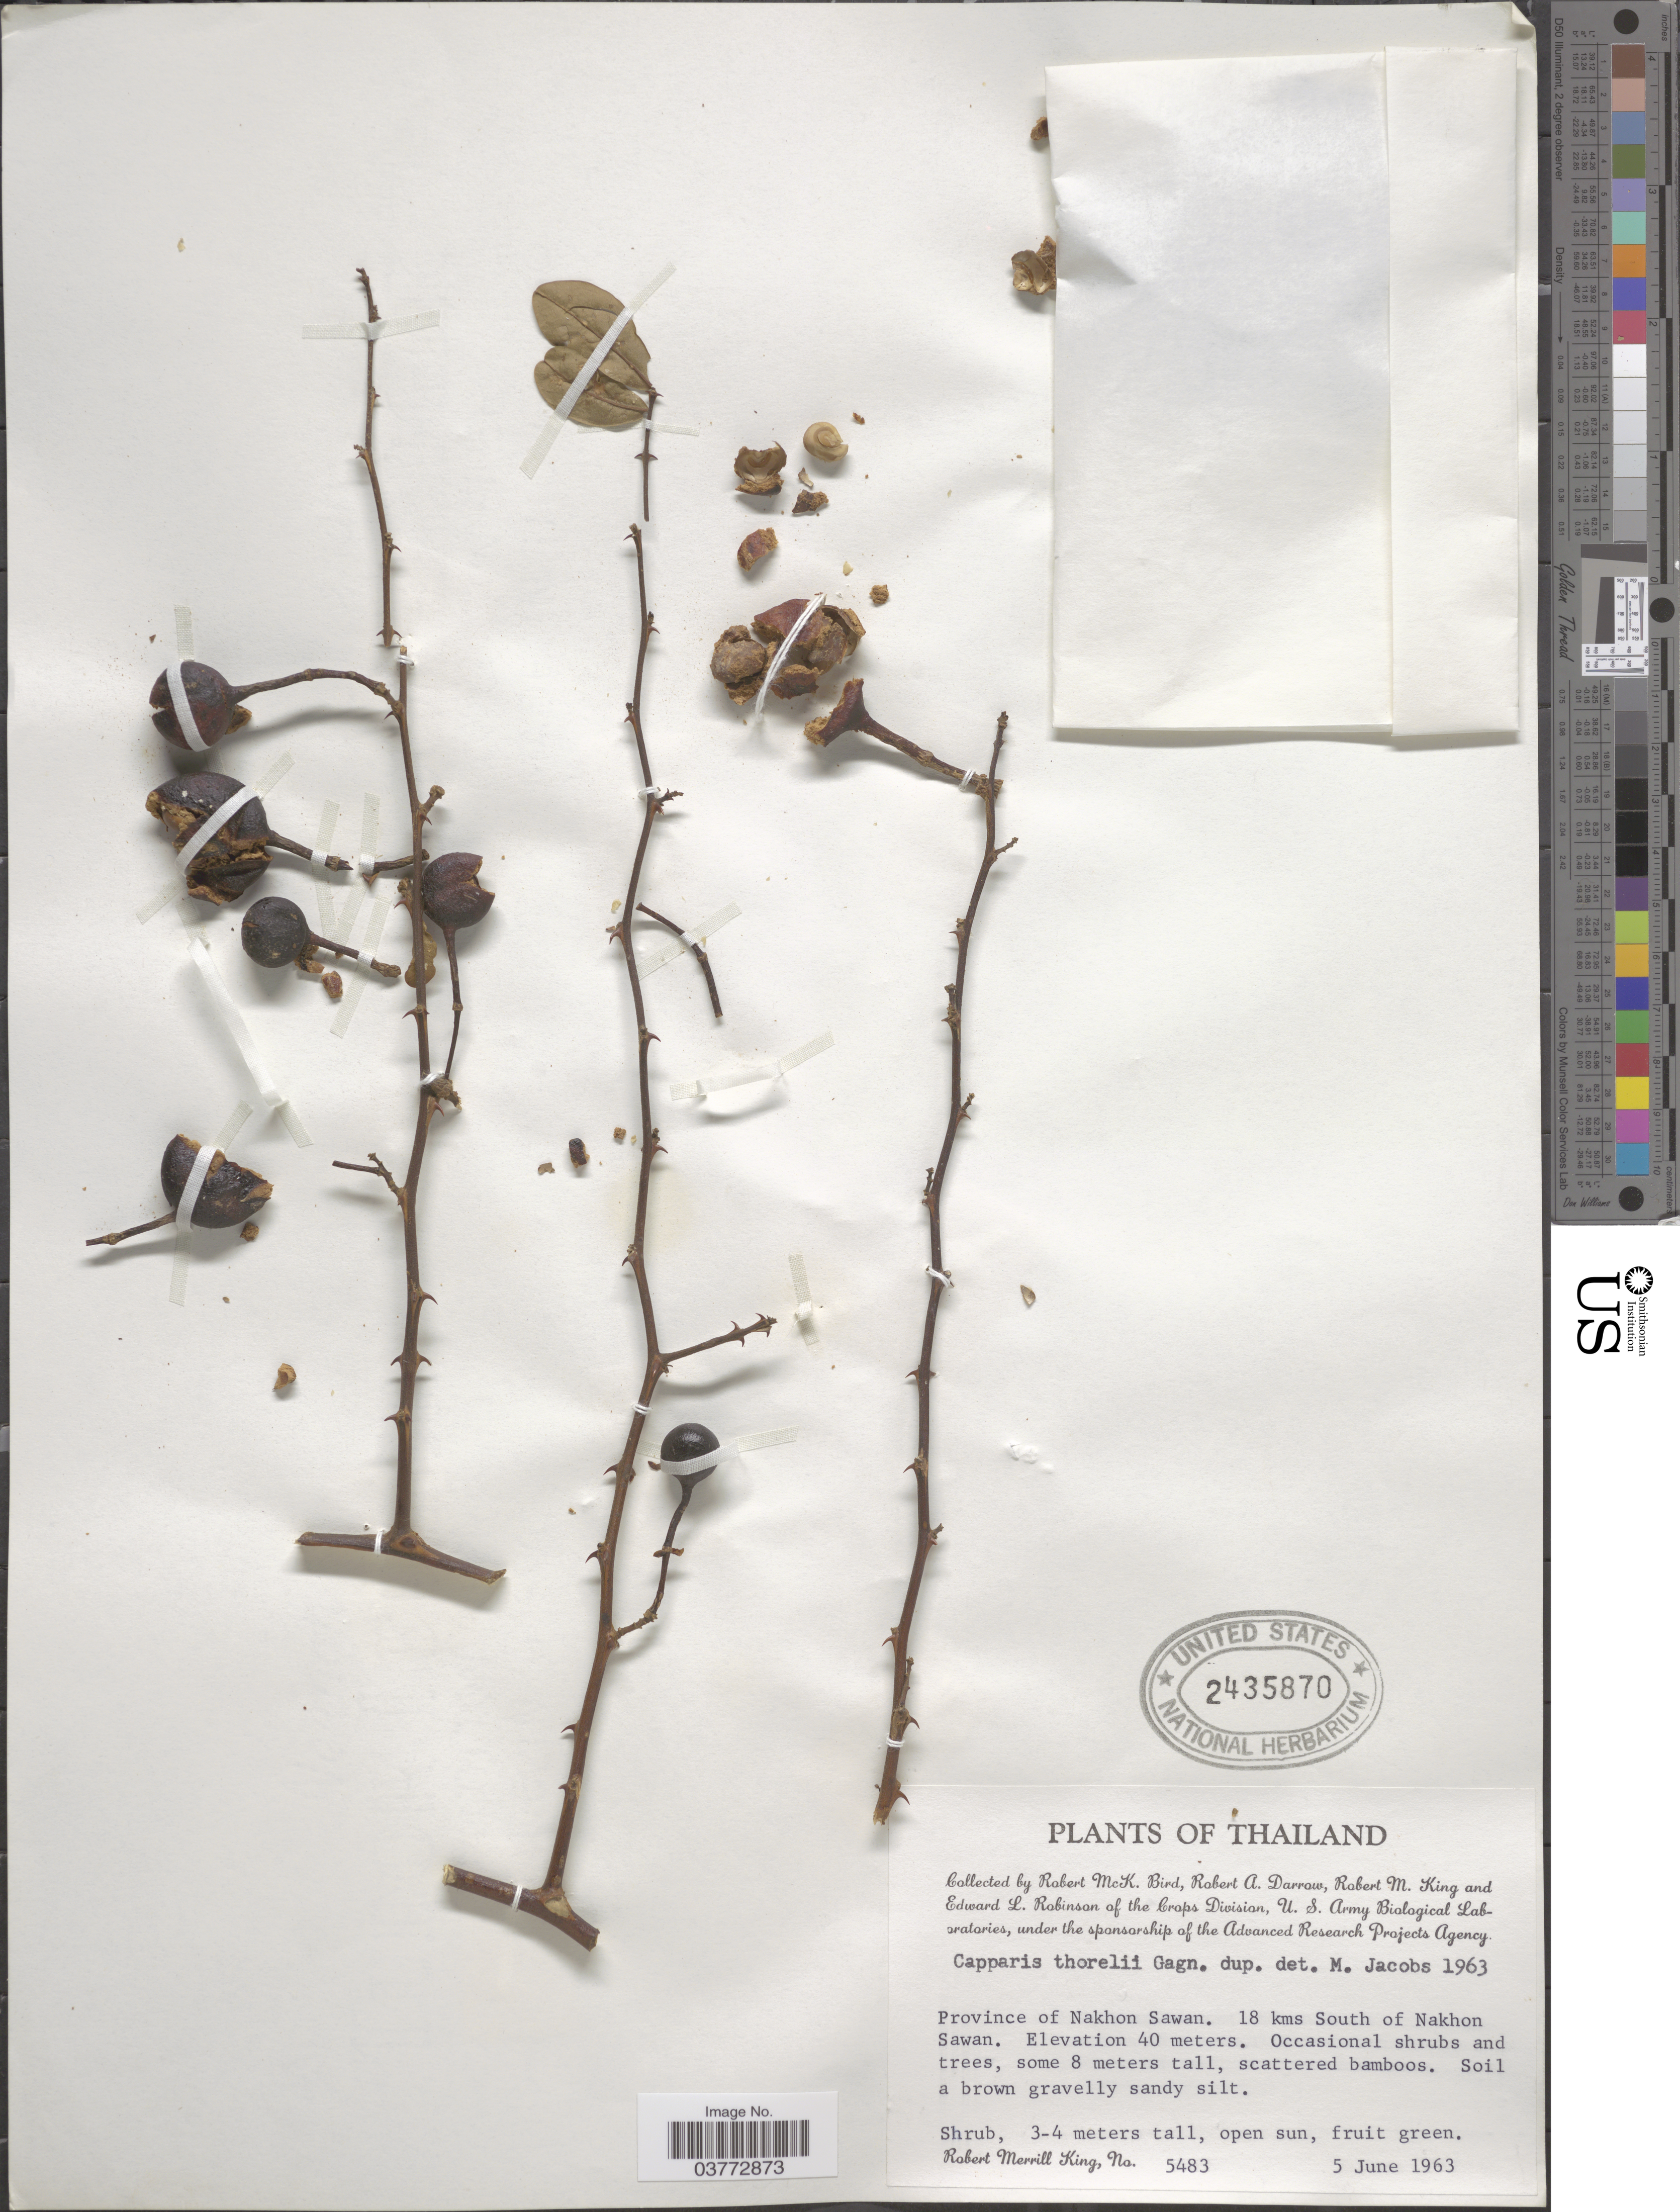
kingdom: Plantae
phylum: Tracheophyta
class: Magnoliopsida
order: Brassicales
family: Capparaceae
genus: Capparis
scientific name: Capparis thorelii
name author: Gagnep.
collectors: R. M. Bird, R. A. Darrow, R. M. King & E. L. Robinson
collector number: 5483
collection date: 1963-06-05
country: Thailand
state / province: Nakhon Sawan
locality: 18 kms South of Nakhon Sawan.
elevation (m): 40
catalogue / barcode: US 2435870